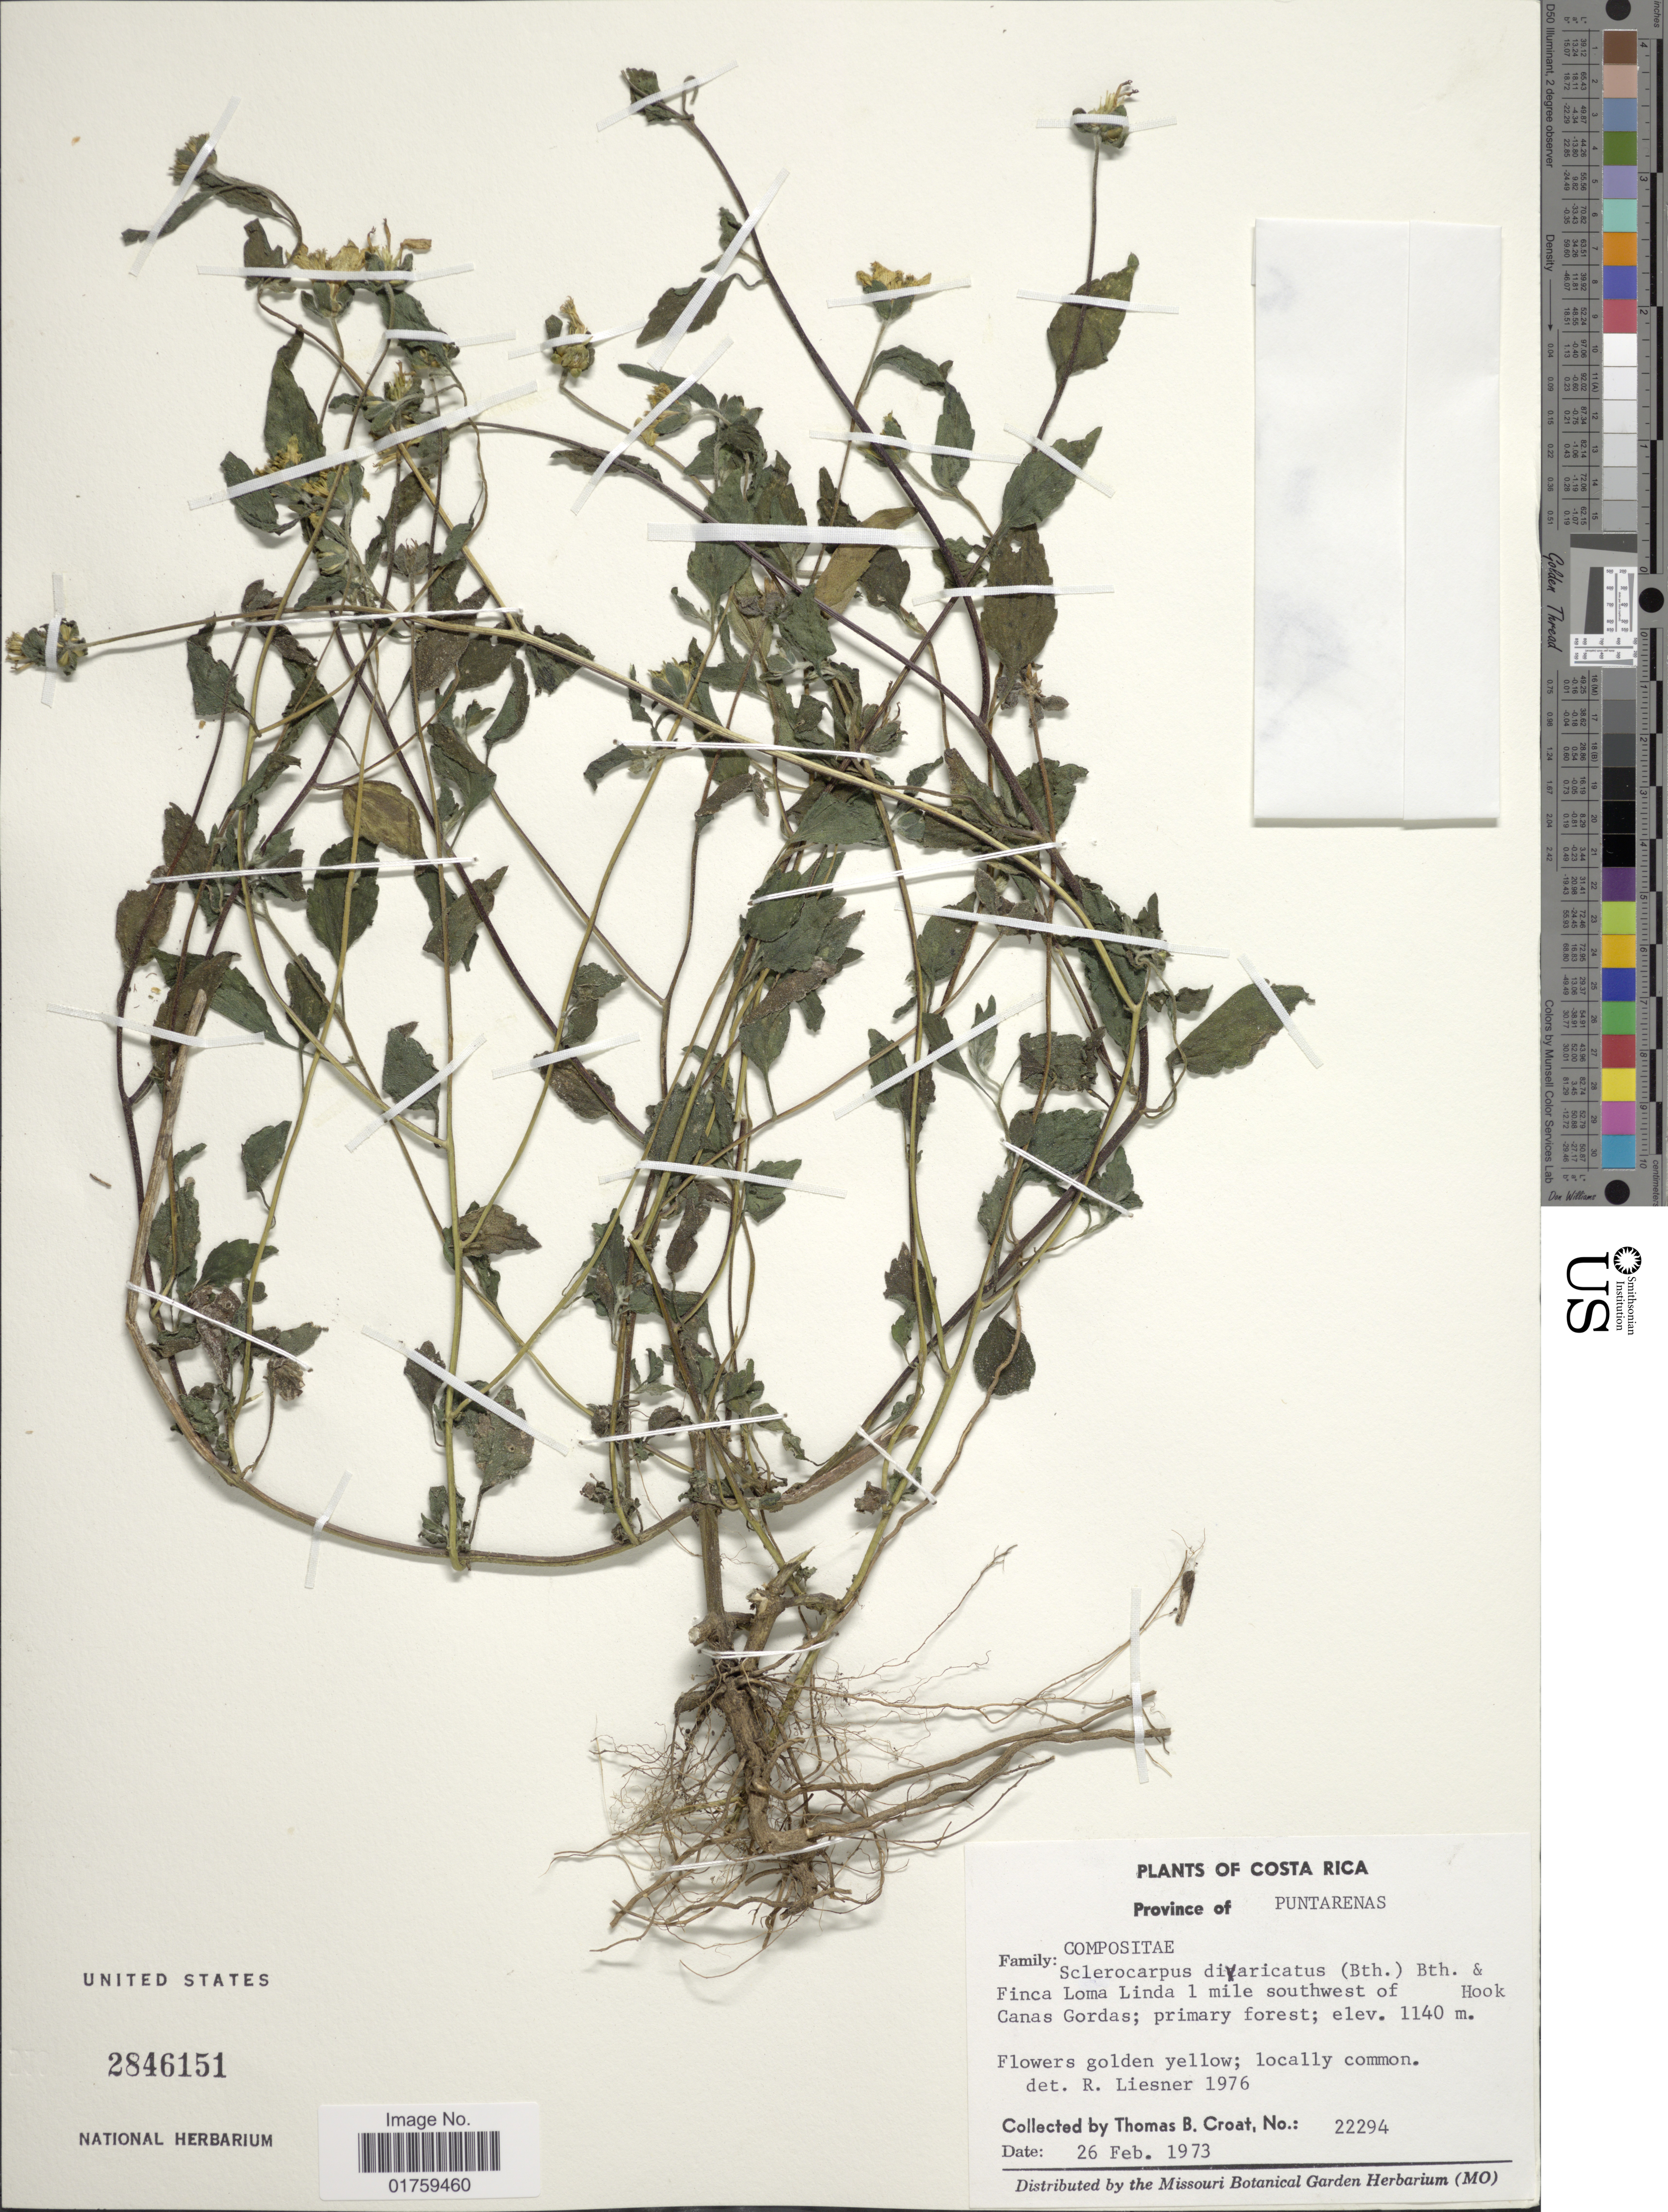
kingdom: Plantae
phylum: Tracheophyta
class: Magnoliopsida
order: Asterales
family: Asteraceae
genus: Sclerocarpus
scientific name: Sclerocarpus divaricatus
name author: (Benth.) Benth. & Hook. f. ex Hemsl.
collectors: T. B. Croat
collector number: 22294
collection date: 1973-02-26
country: Costa Rica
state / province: Puntarenas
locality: Province of Puntarenas. Finca Loma Linda 1 miles southwest of Hook Canas Gordas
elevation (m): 1140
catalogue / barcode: US 2846151